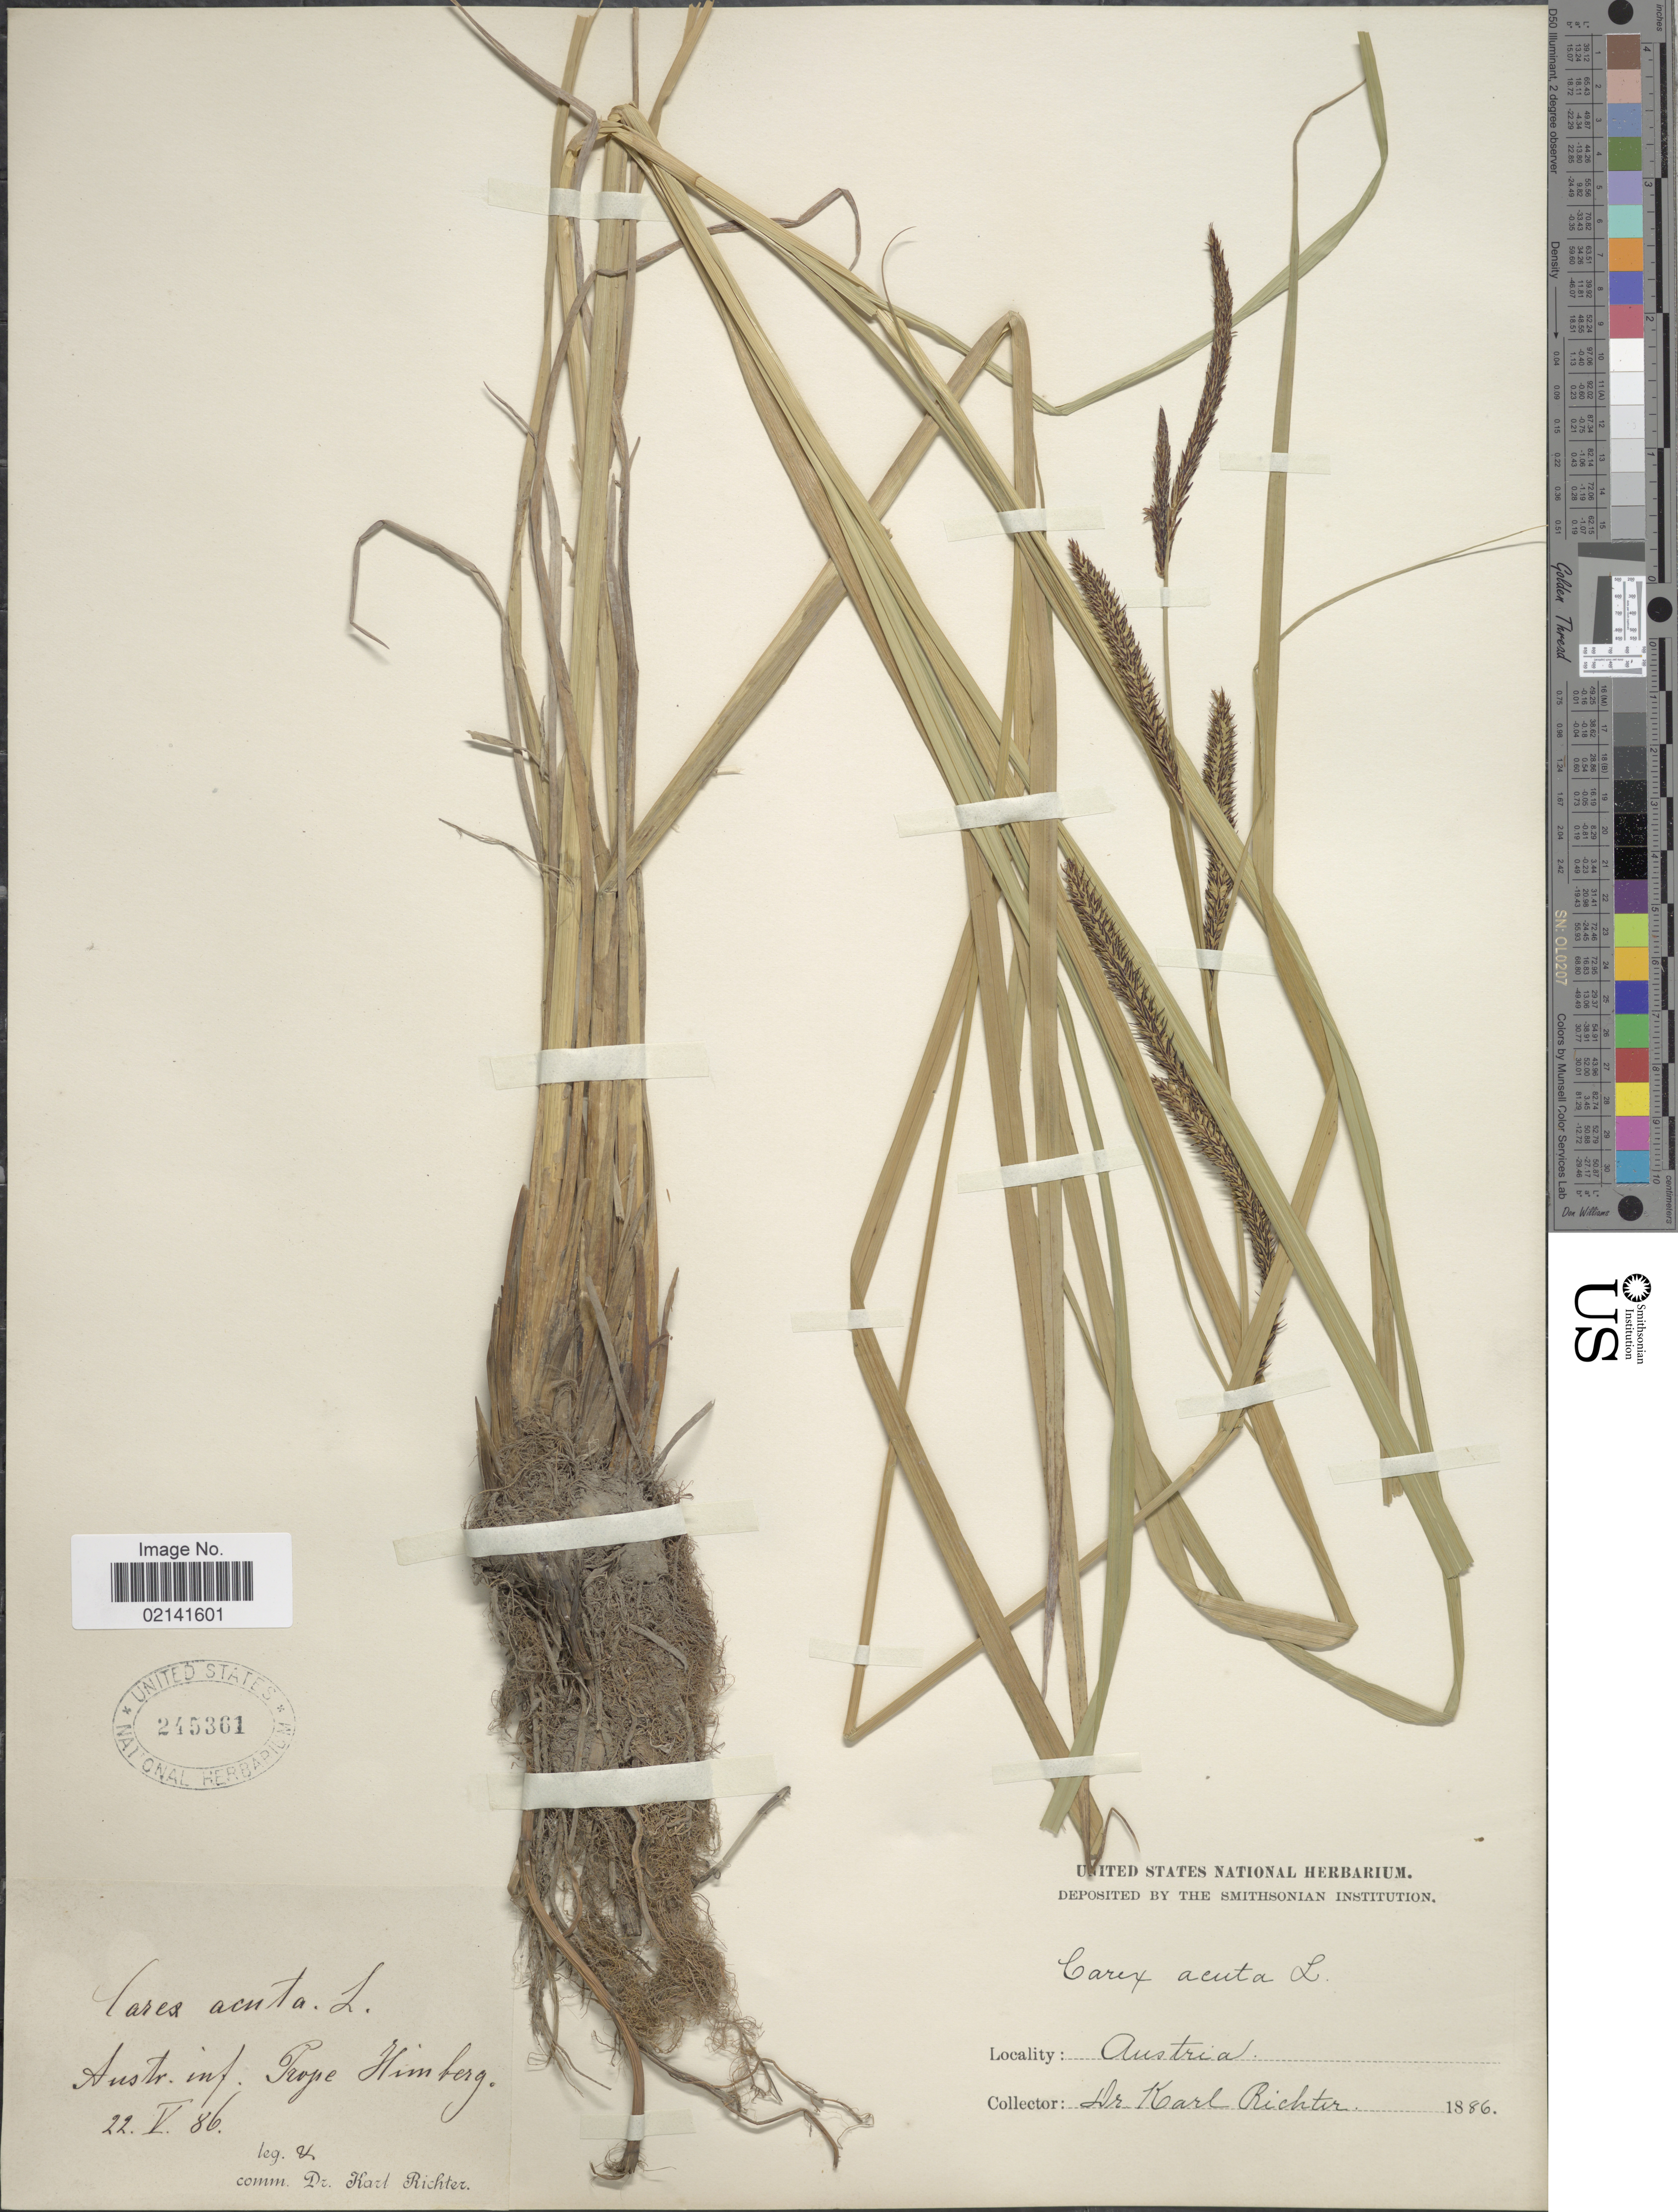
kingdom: Plantae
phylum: Tracheophyta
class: Liliopsida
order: Poales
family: Cyperaceae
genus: Carex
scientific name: Carex acuta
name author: L.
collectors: K. Richter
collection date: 1886-05-22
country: Austria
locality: Austr. inf Prope Himberg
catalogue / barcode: US 245361